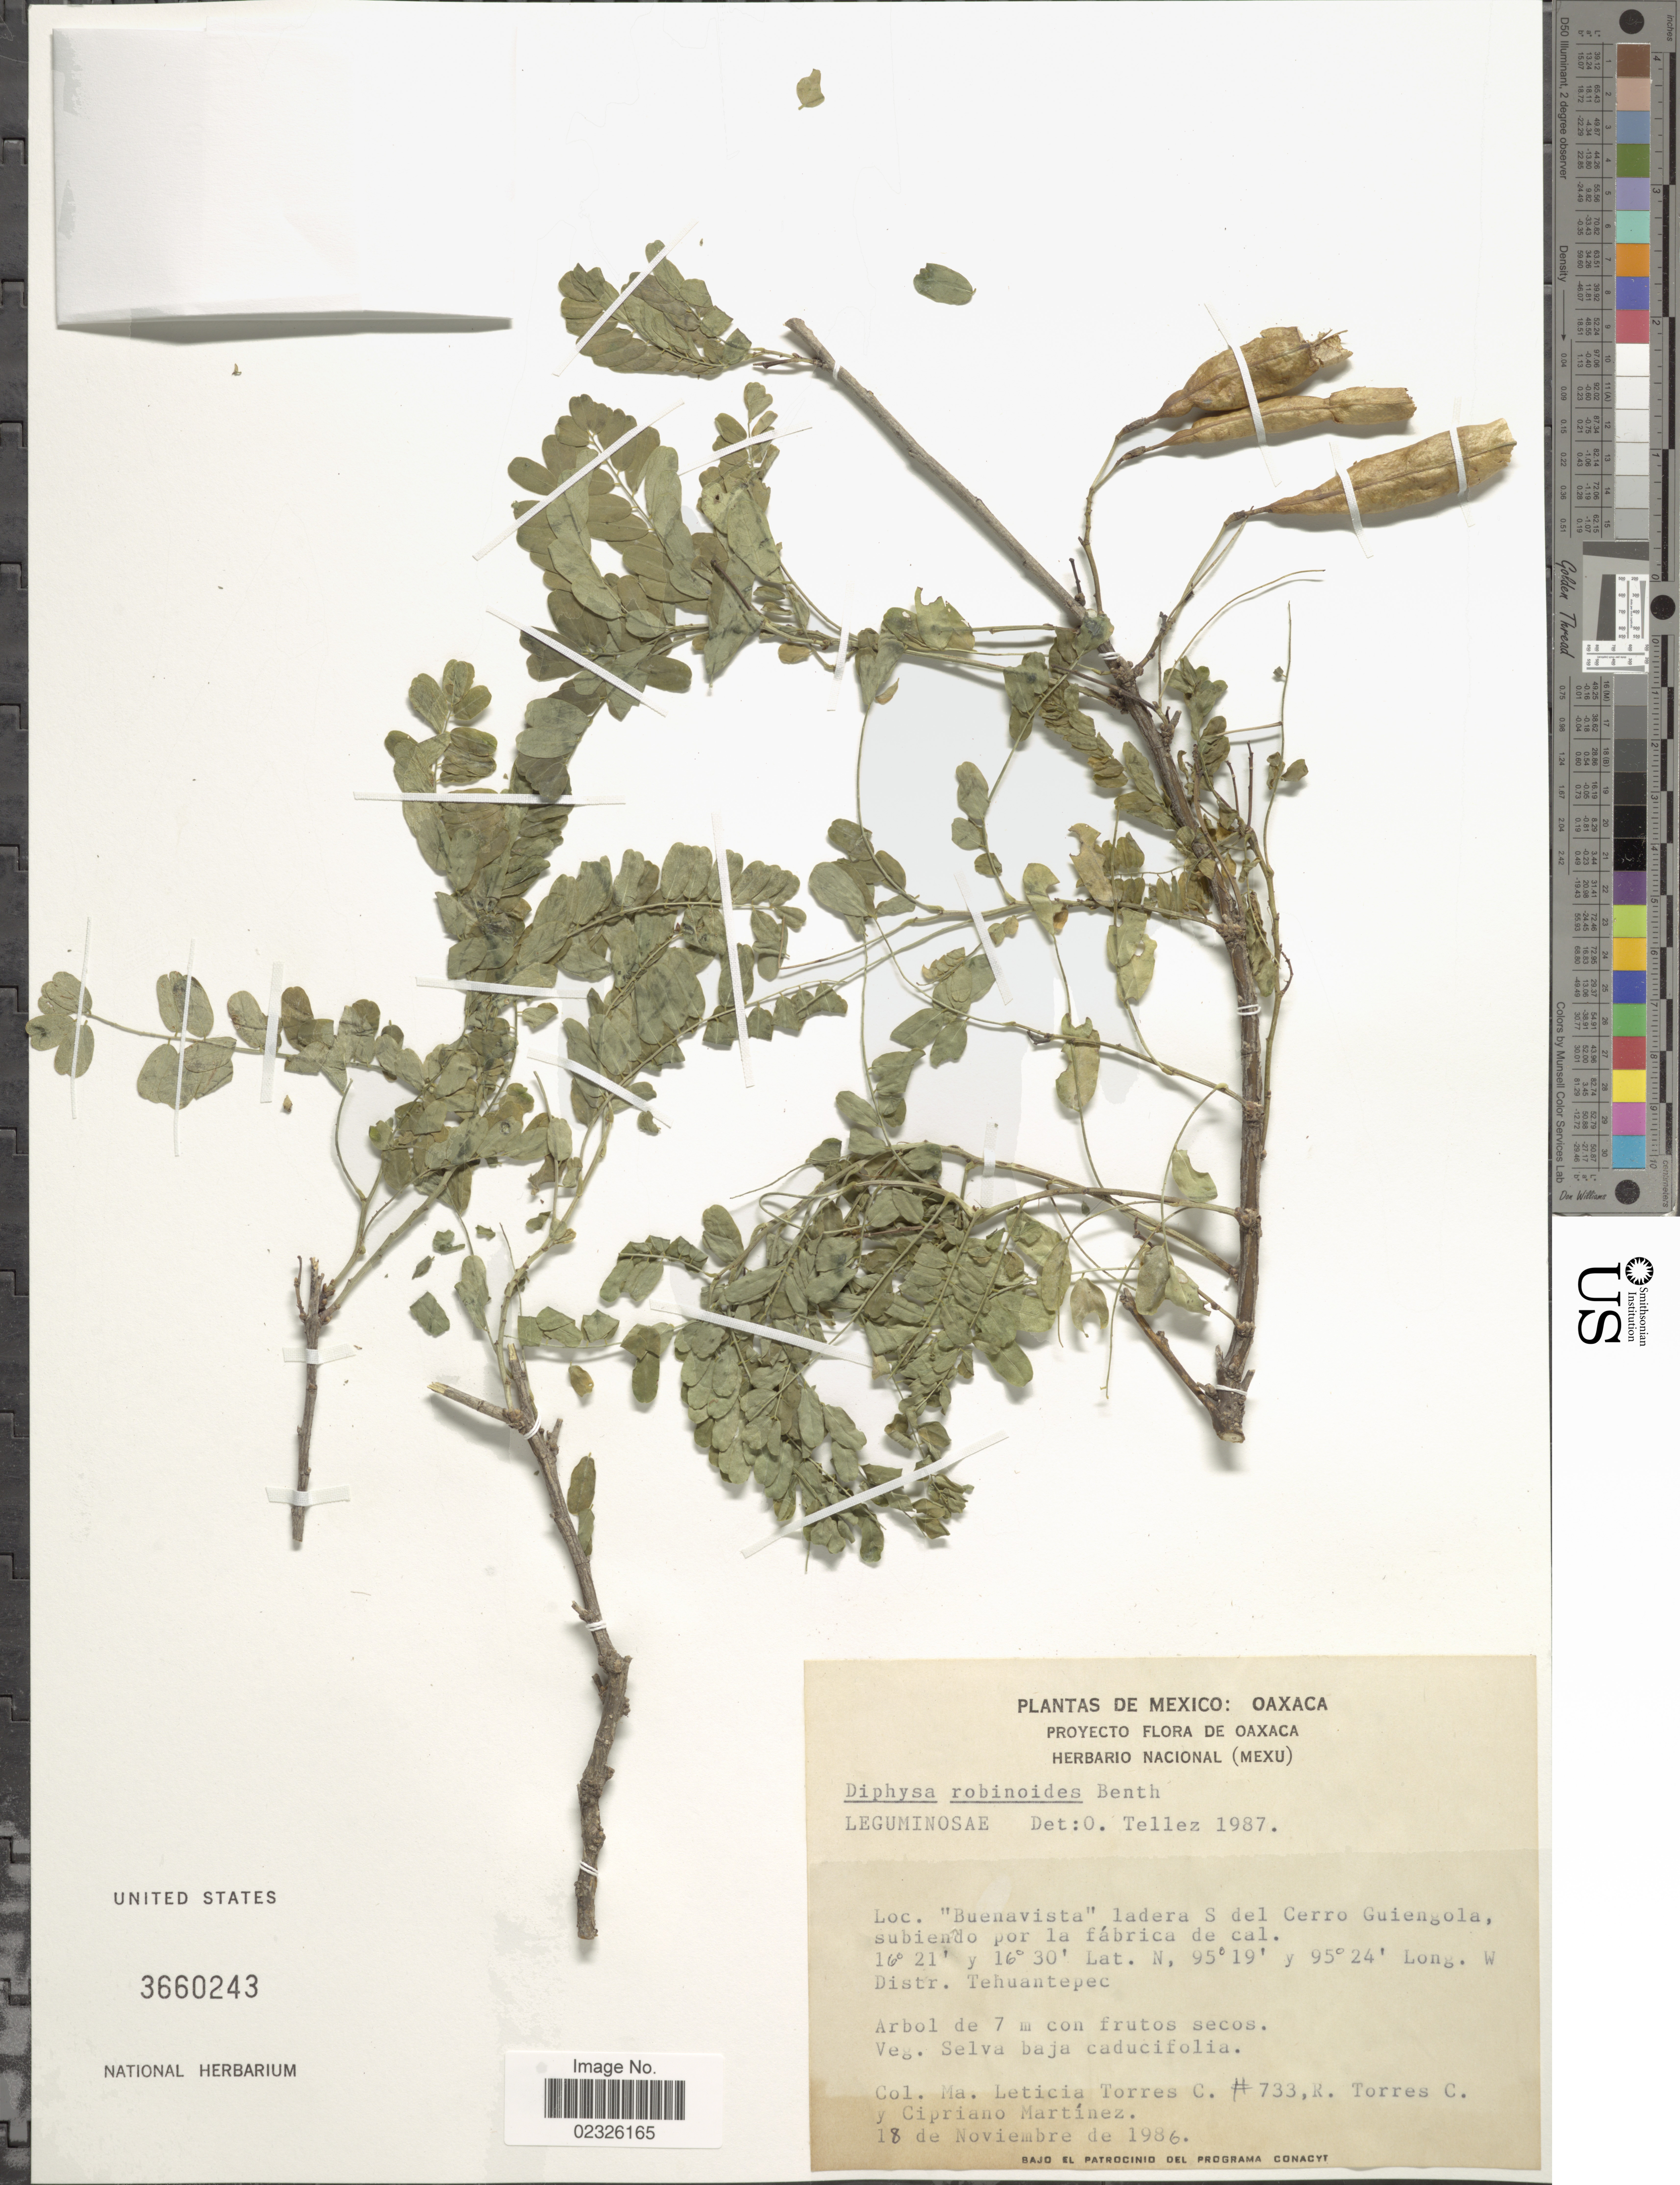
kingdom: Plantae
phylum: Tracheophyta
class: Magnoliopsida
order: Fabales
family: Fabaceae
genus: Diphysa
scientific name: Diphysa robinioides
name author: Benth.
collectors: M. L. Torres Colin, R. Torres C. & C. Martínez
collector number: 733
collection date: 1986-11-18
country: Mexico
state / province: Oaxaca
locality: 'Buenavista' ladera S del Cerro Guiengola, subiendo por la fábrica de cal, Distr. Tehuantepec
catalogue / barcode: US 3660243